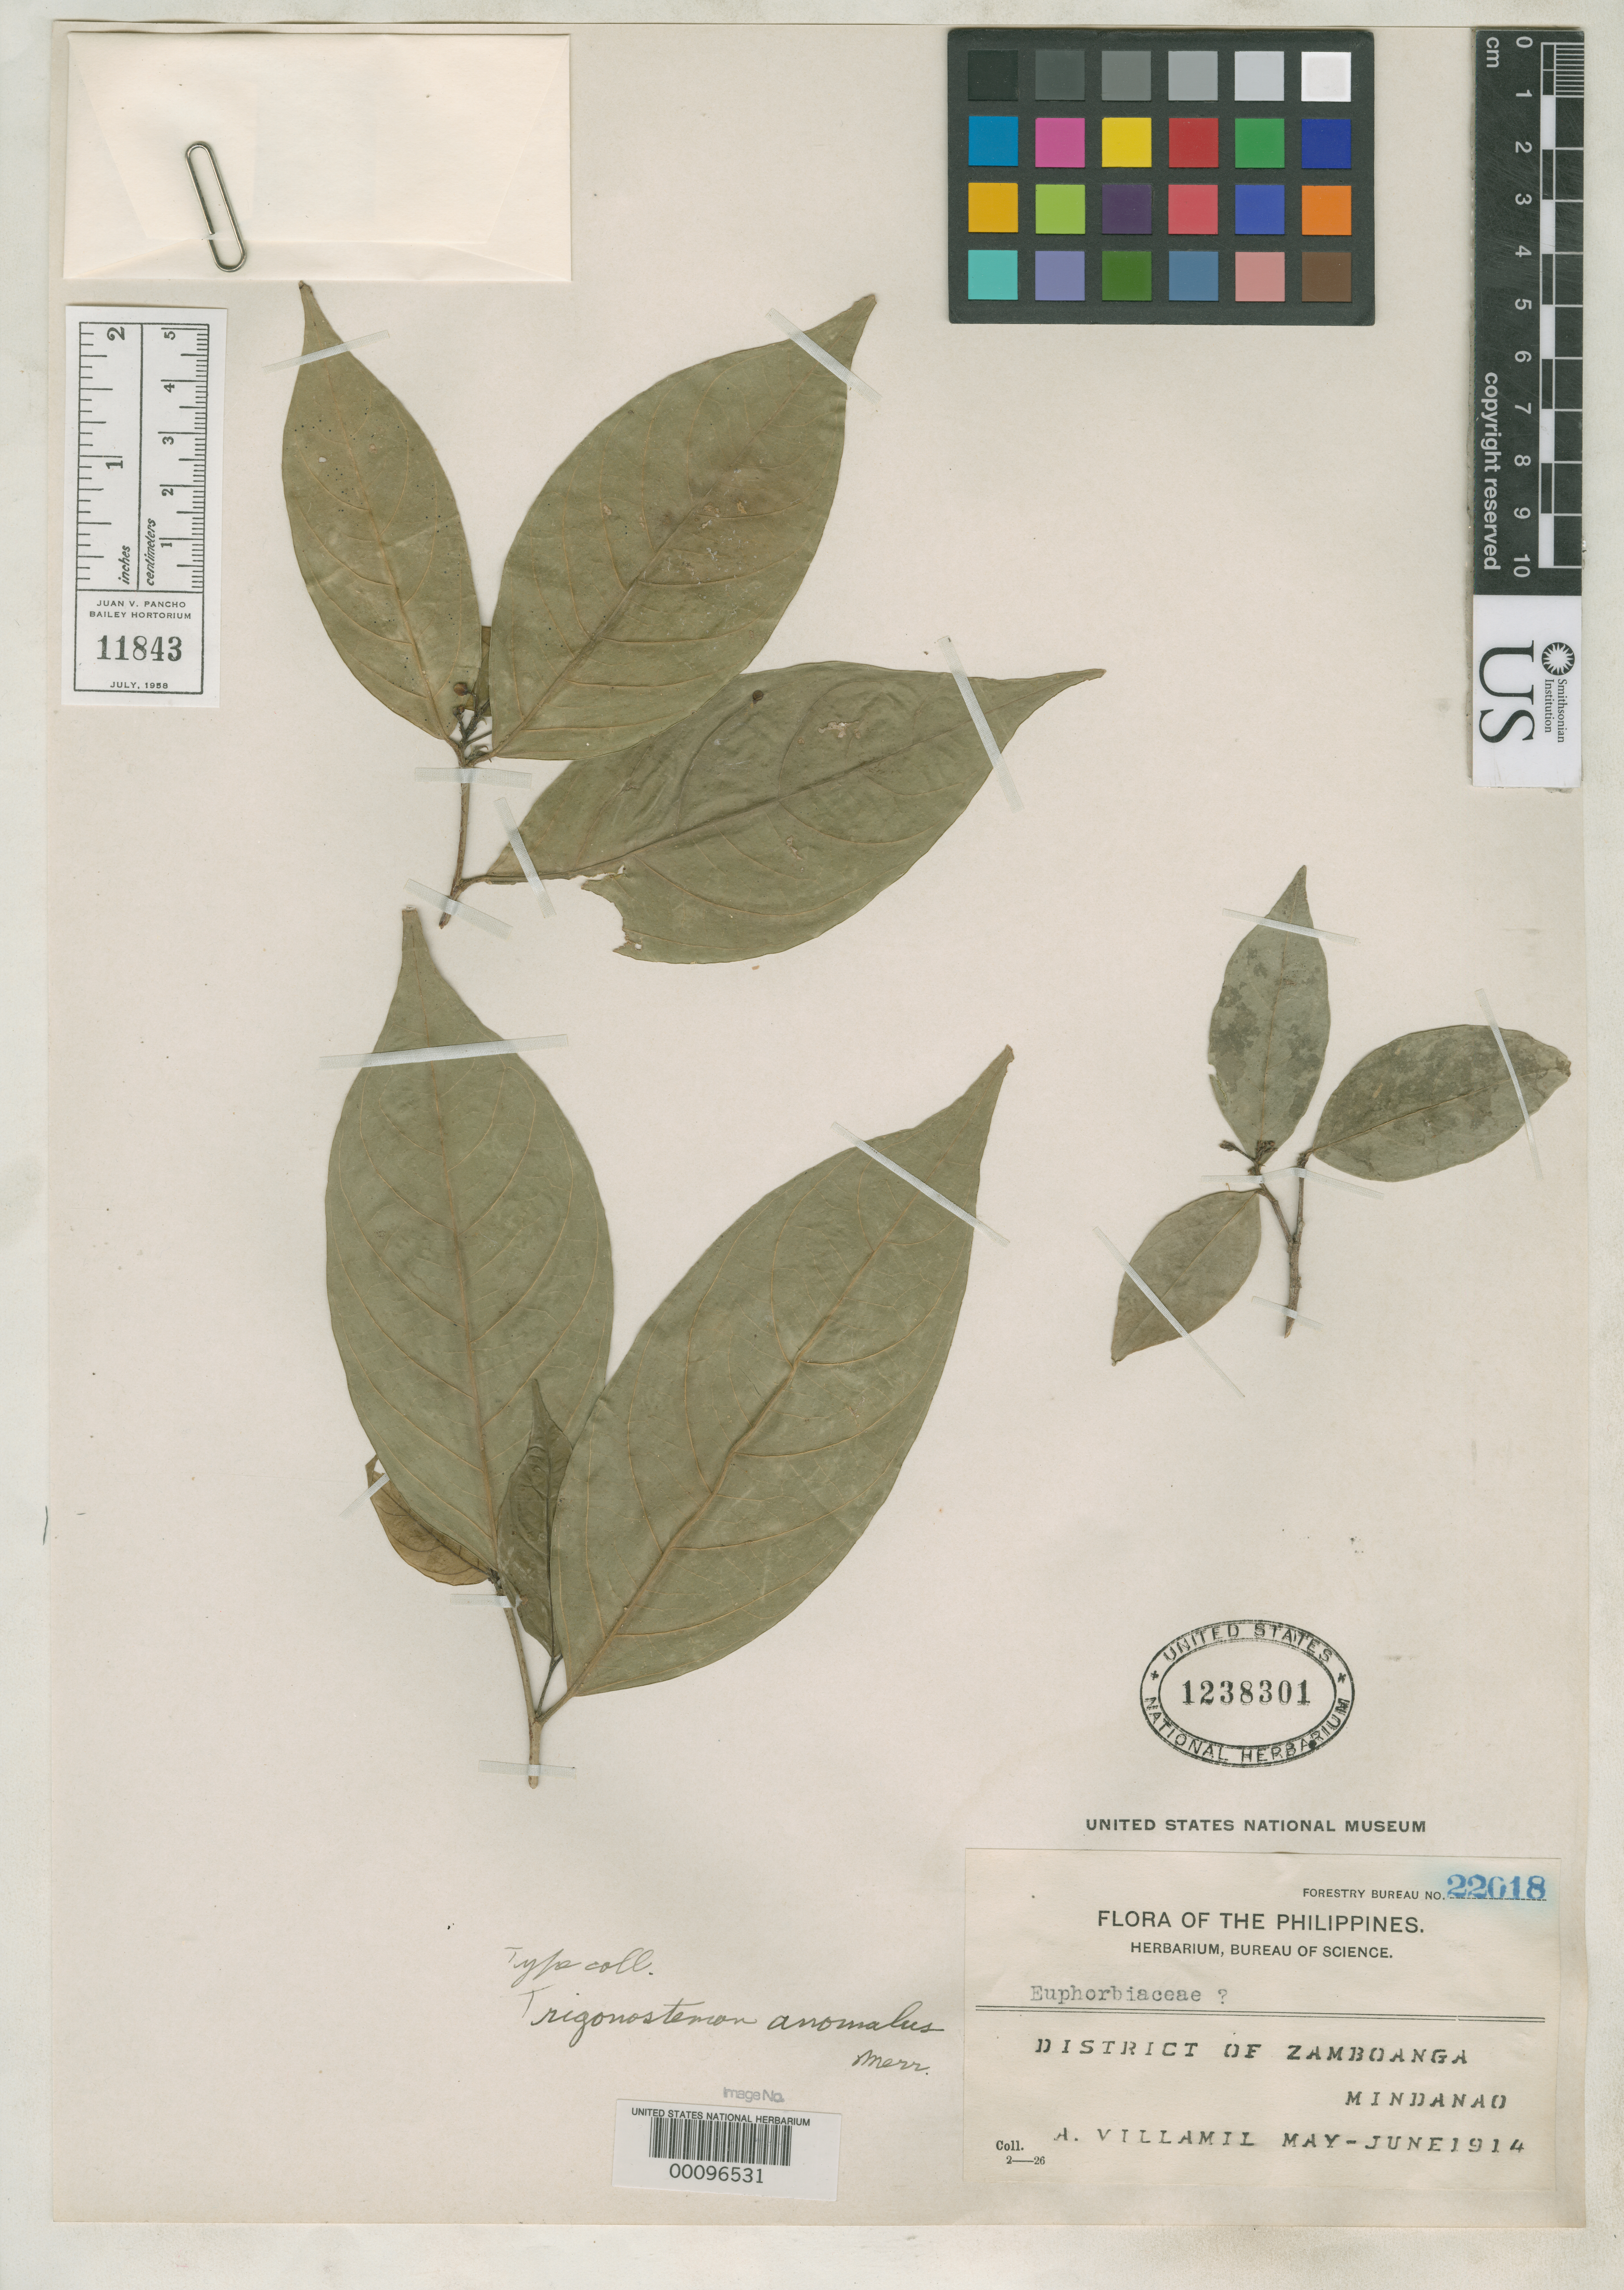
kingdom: Plantae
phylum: Tracheophyta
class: Magnoliopsida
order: Malpighiales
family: Euphorbiaceae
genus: Trigonostemon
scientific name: Trigonostemon anomalus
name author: Merr.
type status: Isotype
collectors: A. Villamil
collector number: Bur. Sci. 22018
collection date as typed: Jun 1914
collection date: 1914-06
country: Philippines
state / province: Zamboanga Peninsula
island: Mindanao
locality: Naganaga.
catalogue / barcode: US 1238301